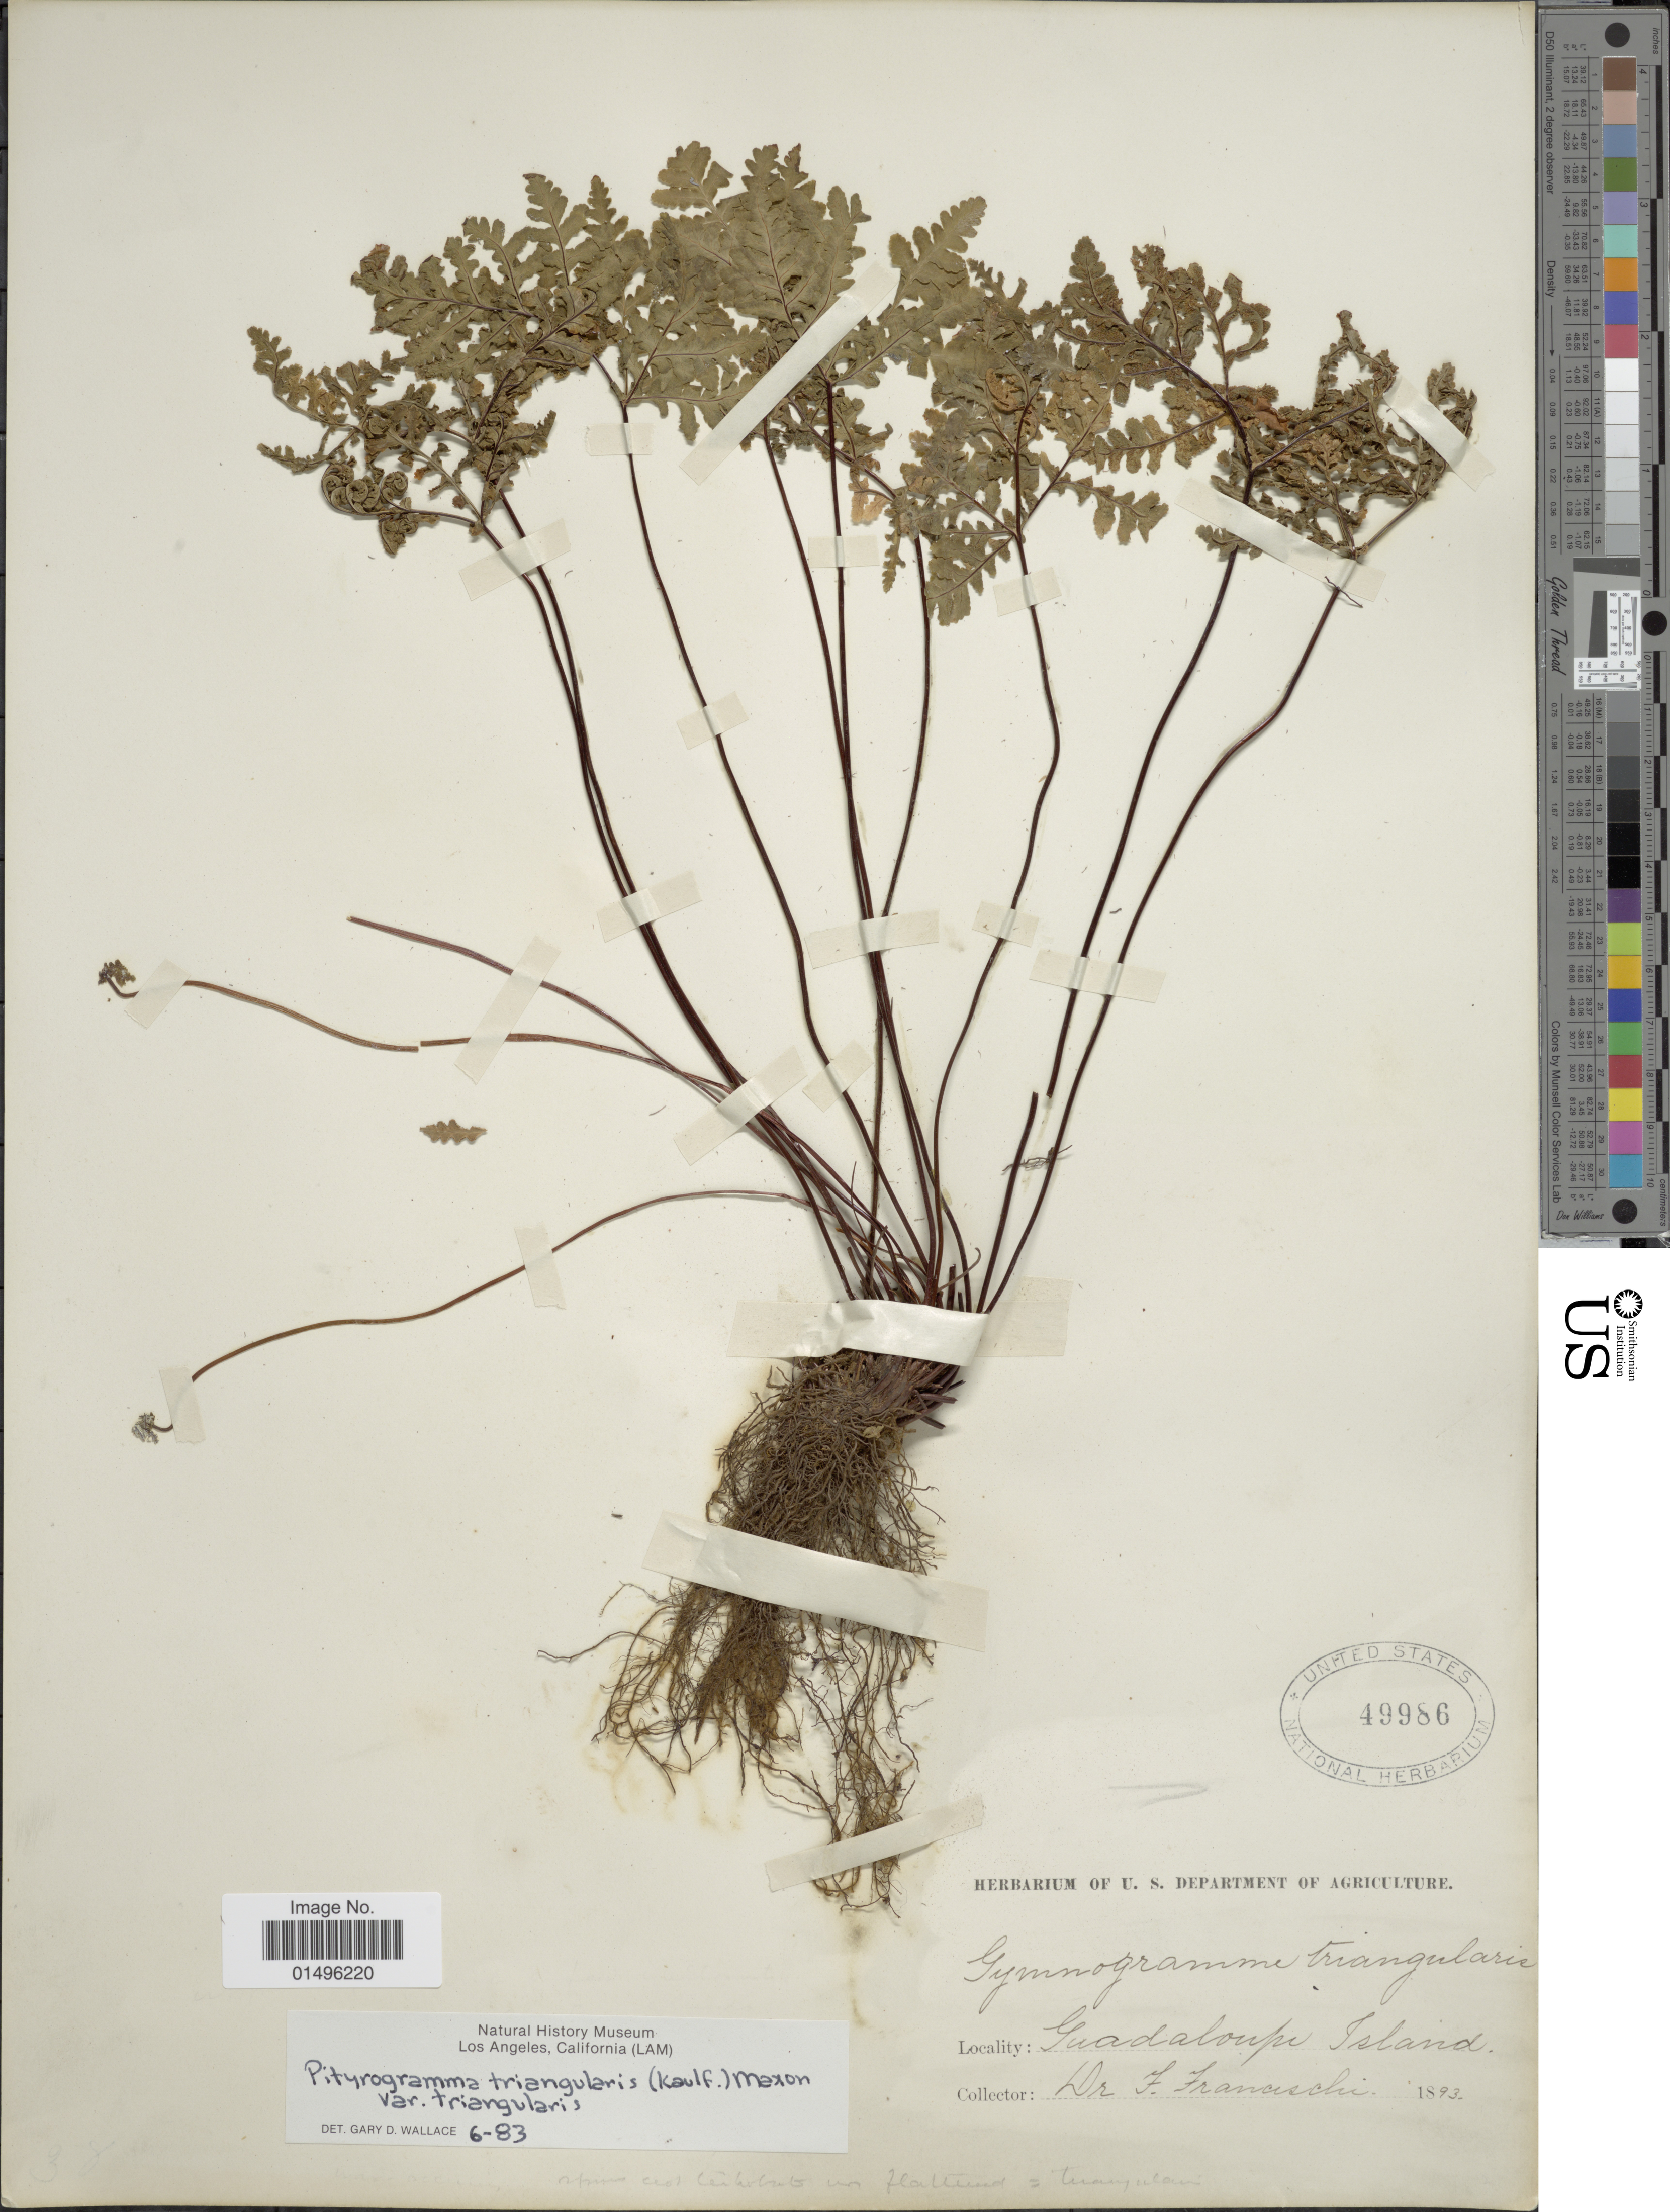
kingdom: Plantae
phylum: Tracheophyta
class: Polypodiopsida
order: Polypodiales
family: Pteridaceae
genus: Pentagramma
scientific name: Pentagramma triangularis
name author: (Kaulf.) Yatsk. et al.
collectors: E. Franchschi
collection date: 1893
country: Mexico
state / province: Baja California Norte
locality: Guadaloupe Islands.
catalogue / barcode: US 49986